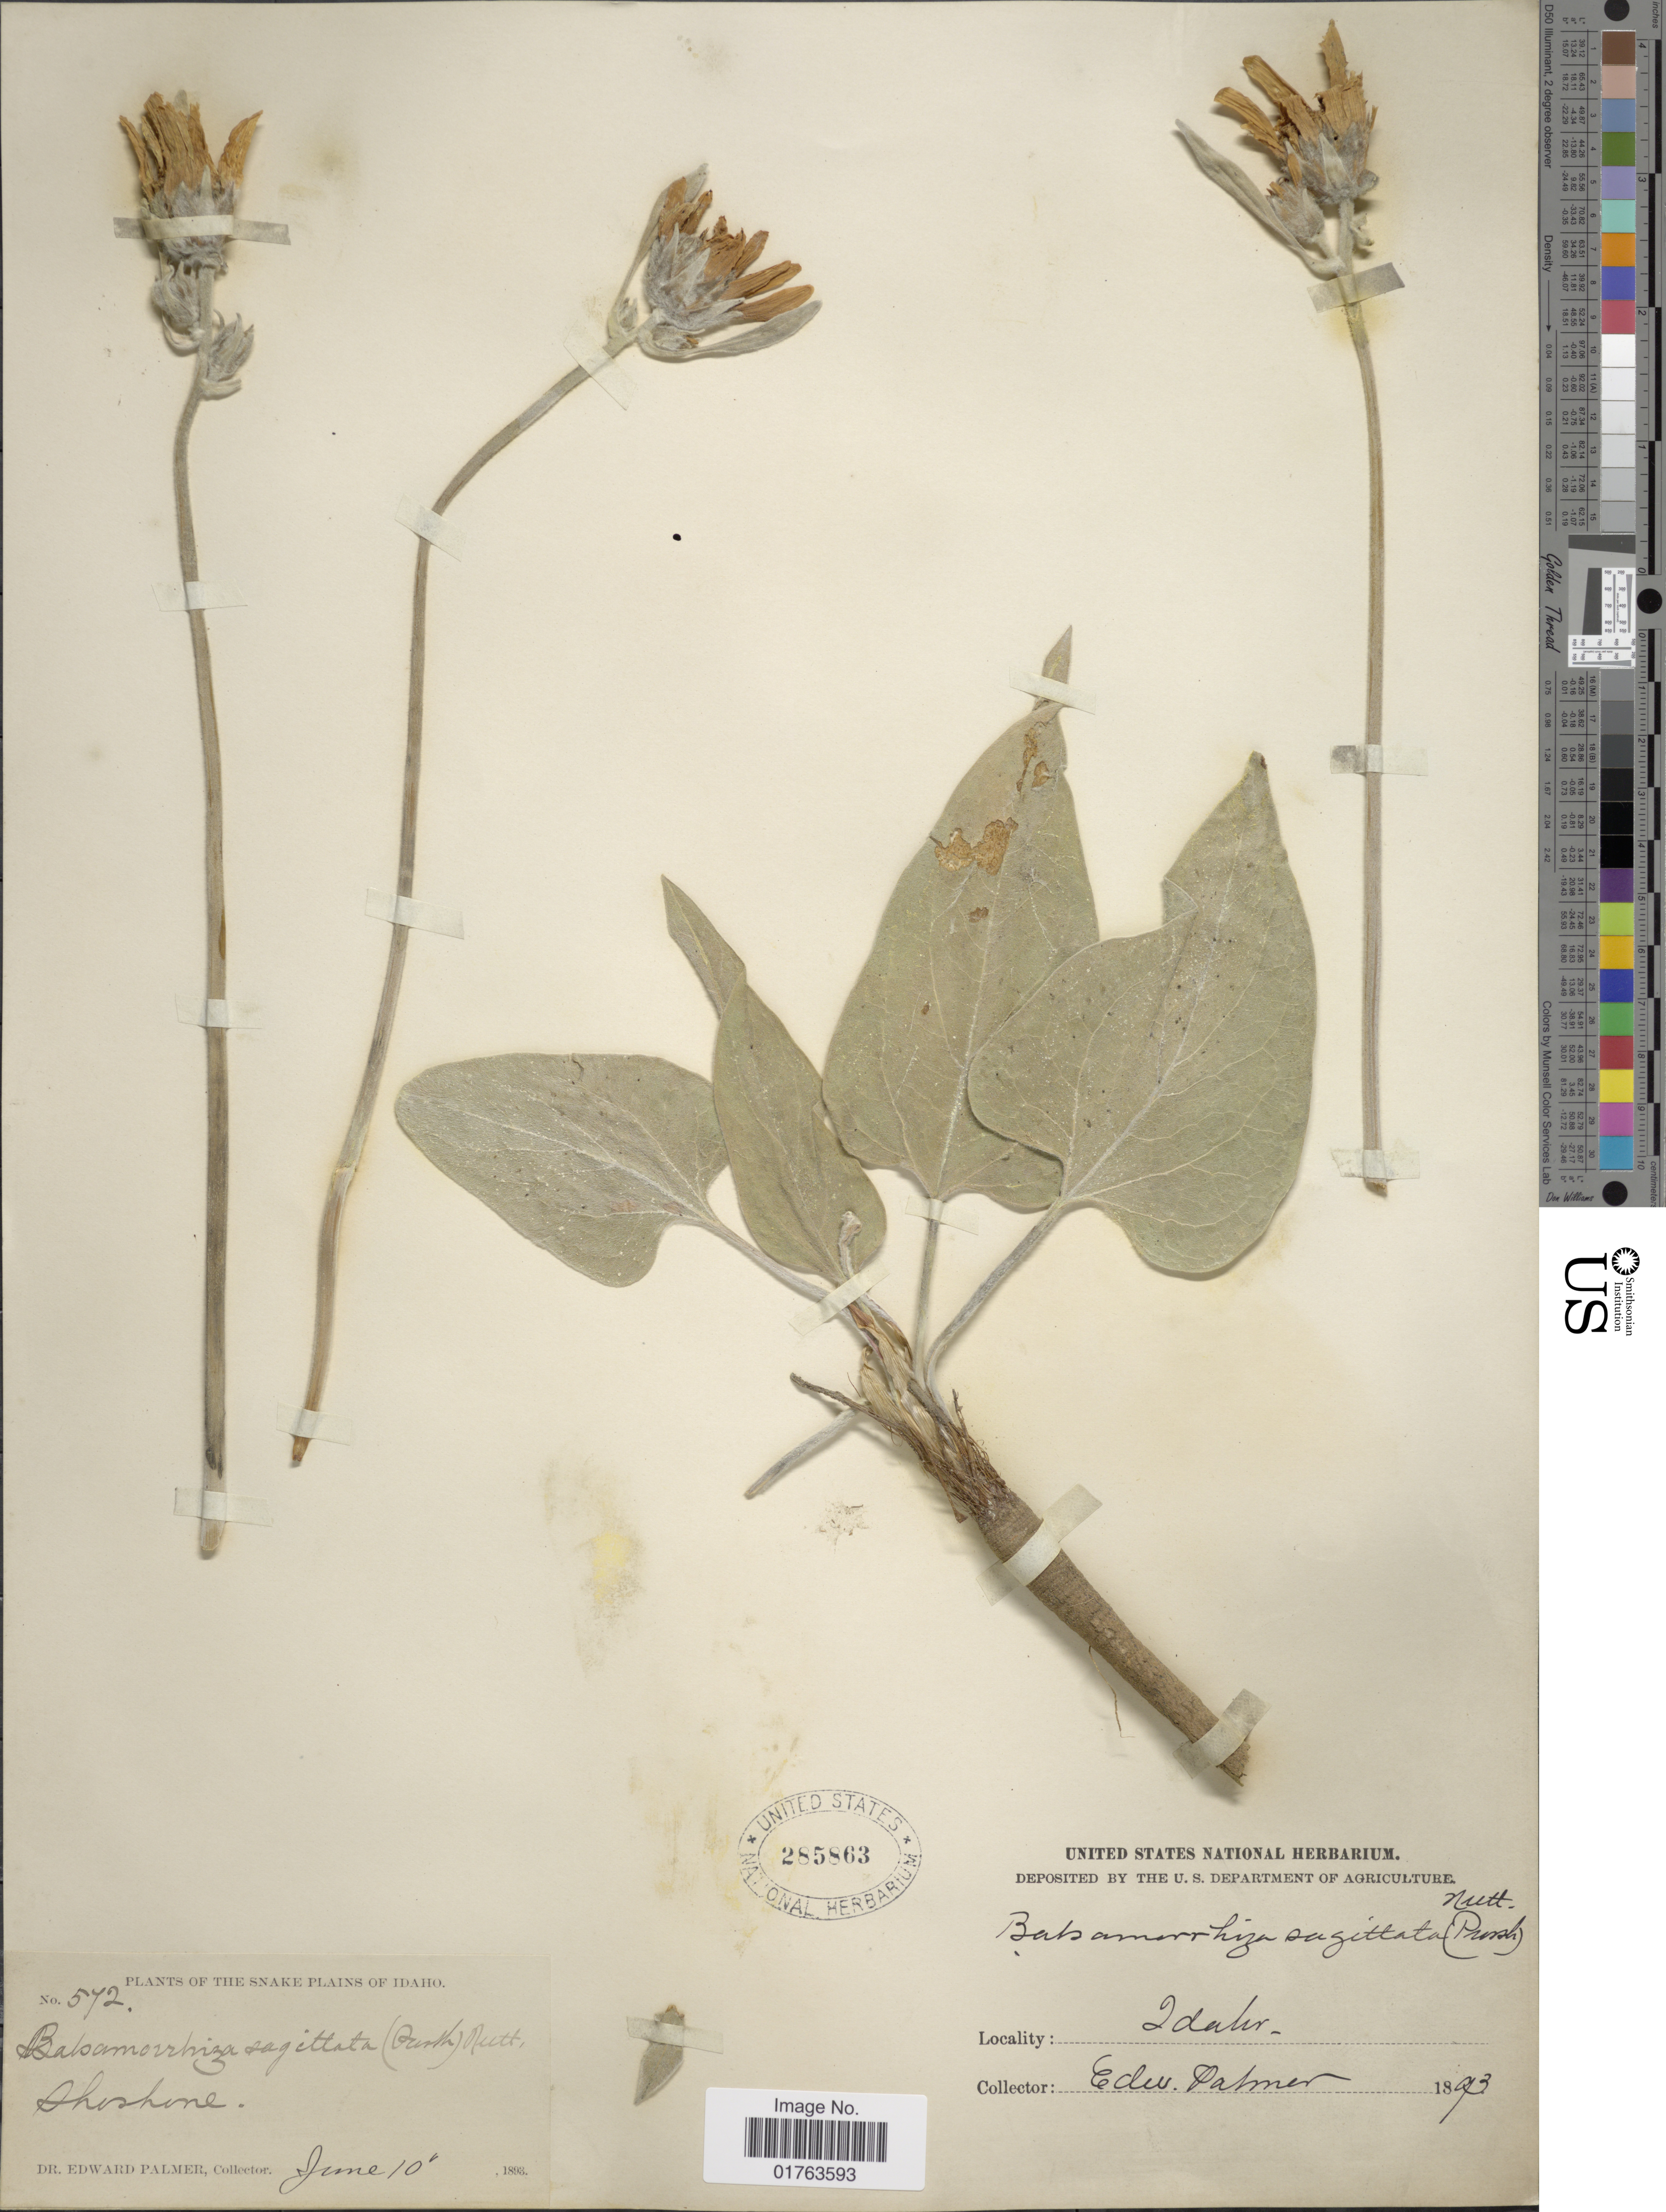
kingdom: Plantae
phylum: Tracheophyta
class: Magnoliopsida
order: Asterales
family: Asteraceae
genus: Balsamorhiza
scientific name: Balsamorhiza sagittata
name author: (Pursh) Nutt.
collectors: E. Palmer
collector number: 572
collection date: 1983-06-10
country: United States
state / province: Idaho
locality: The Snake Plains of Idaho, Shoshone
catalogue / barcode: US 285863